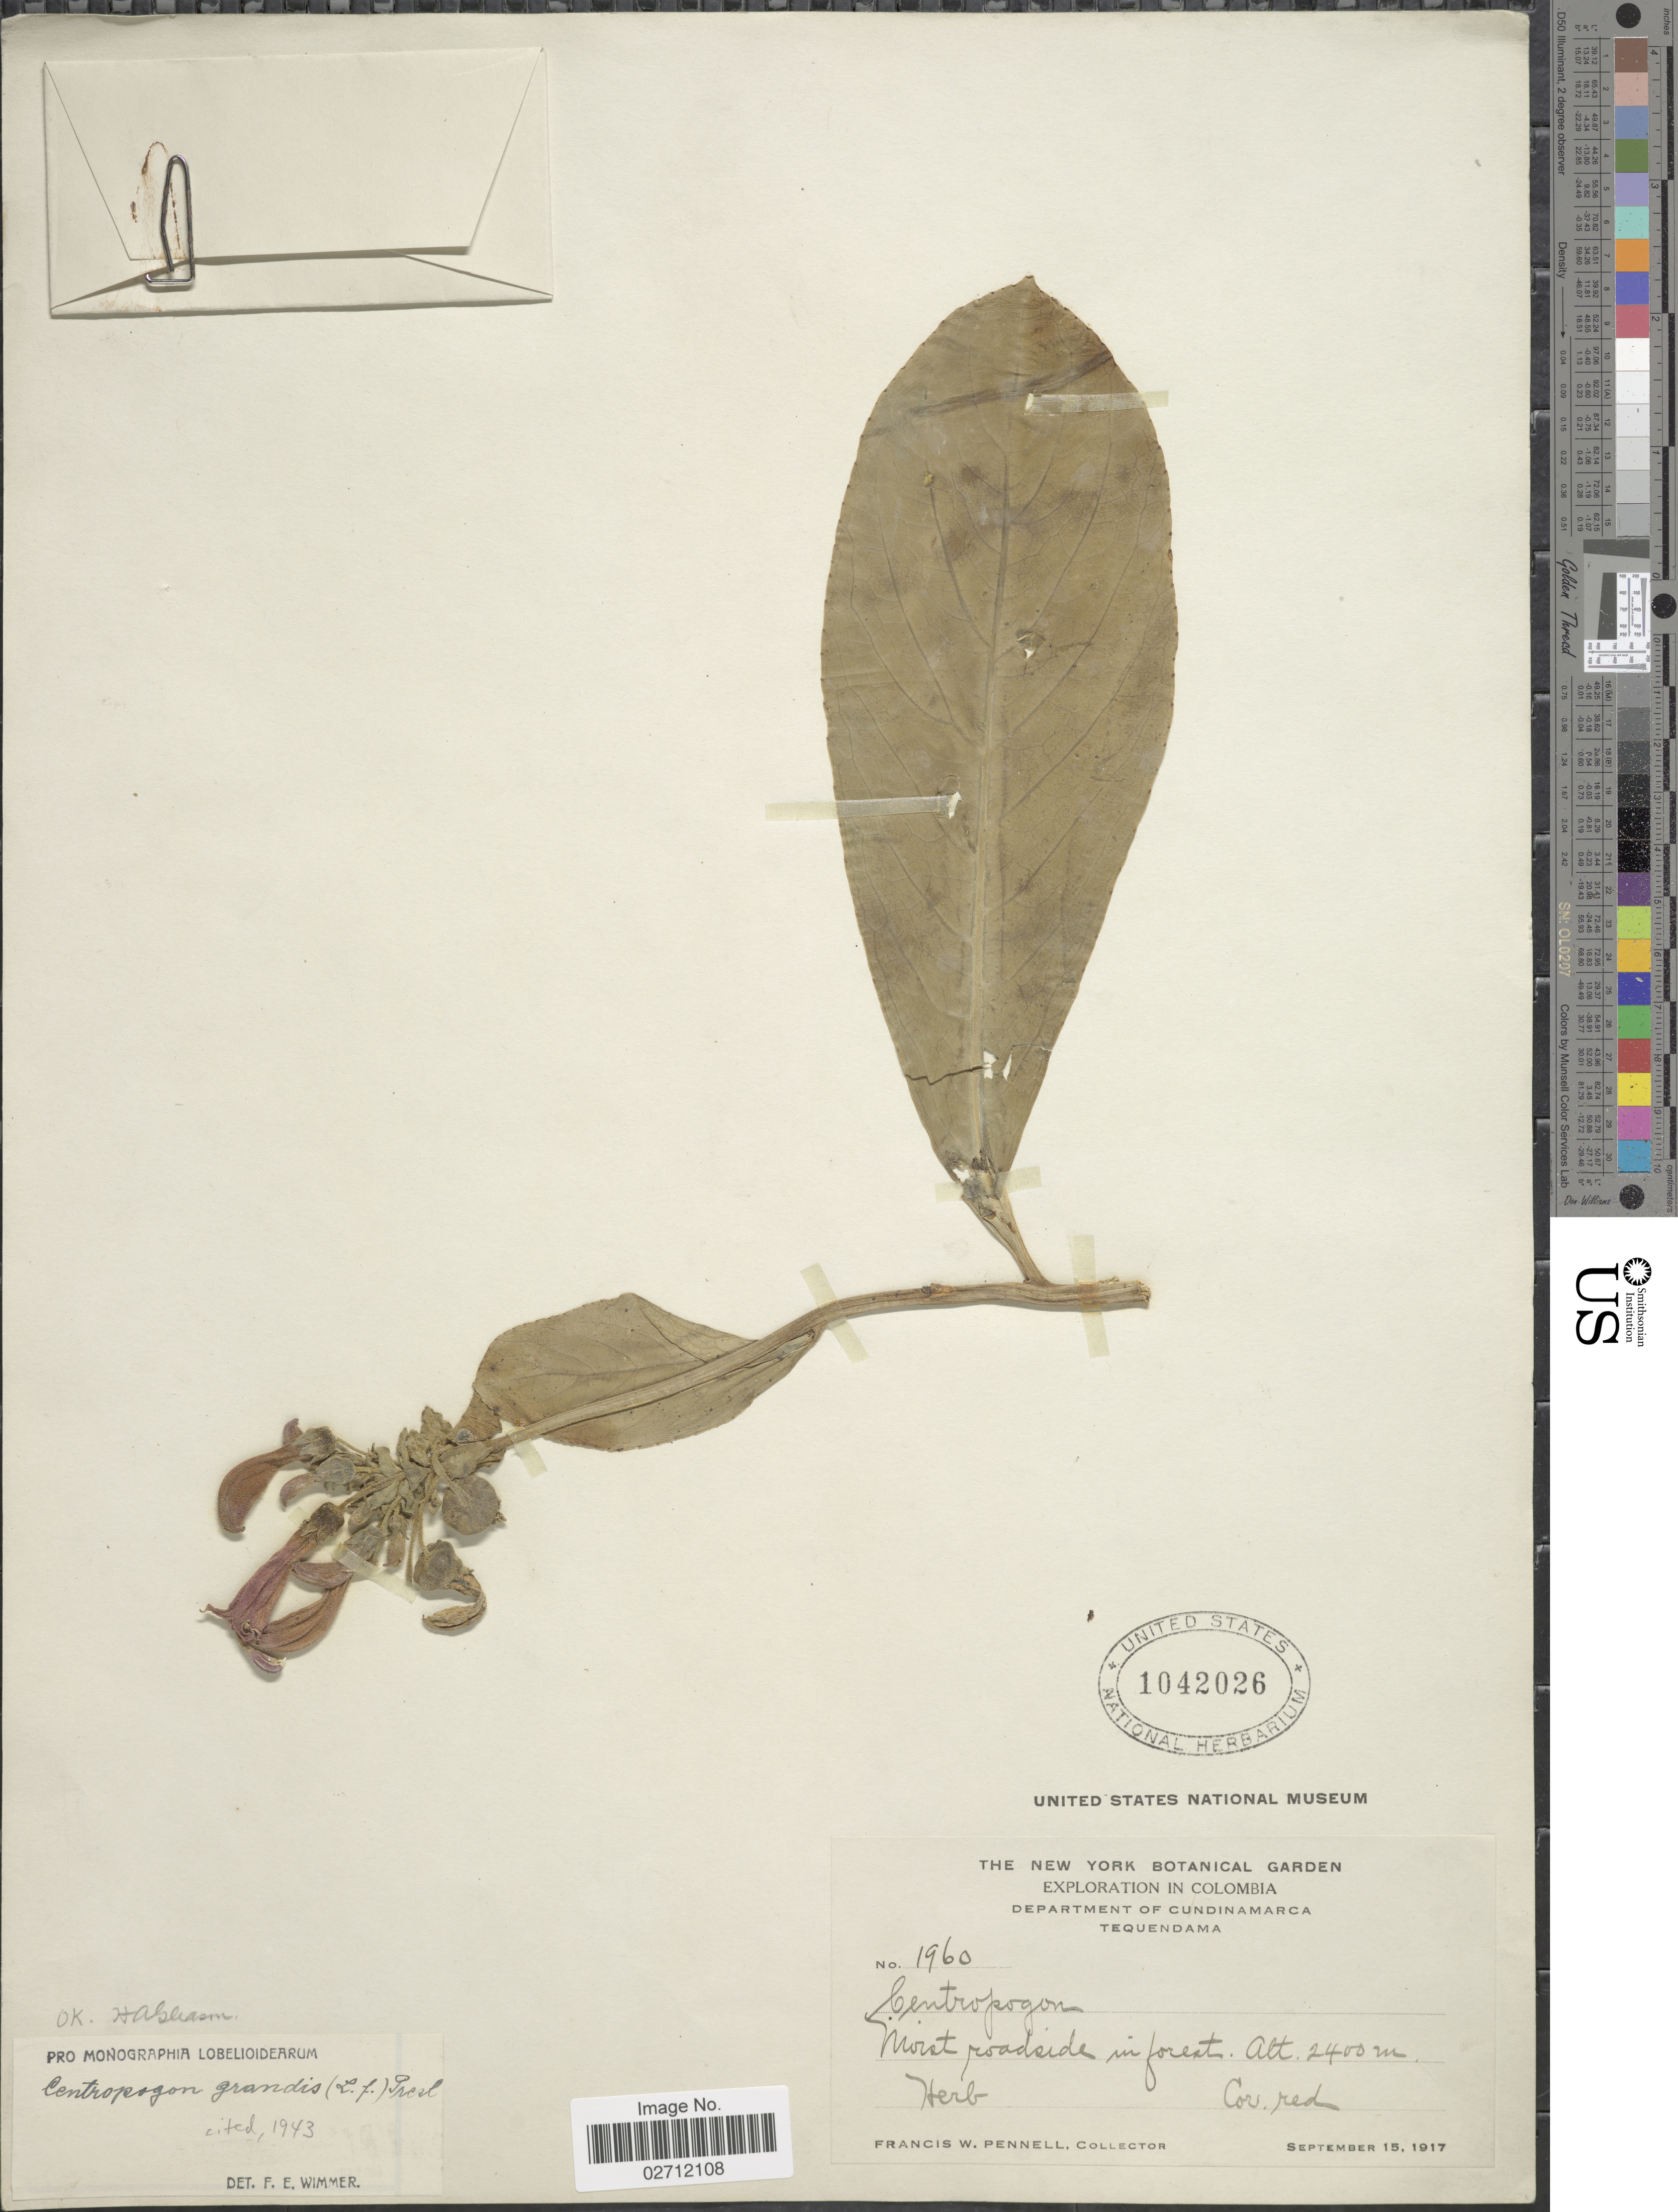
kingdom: Plantae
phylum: Tracheophyta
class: Magnoliopsida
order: Asterales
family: Campanulaceae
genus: Centropogon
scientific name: Centropogon grandis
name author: (L. f.) C. Presl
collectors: F. W. Pennell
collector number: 1960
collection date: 1917-09-15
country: Colombia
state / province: Cundinamarca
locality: Tequendama, moist roadside in forest.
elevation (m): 2400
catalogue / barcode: US 1042026